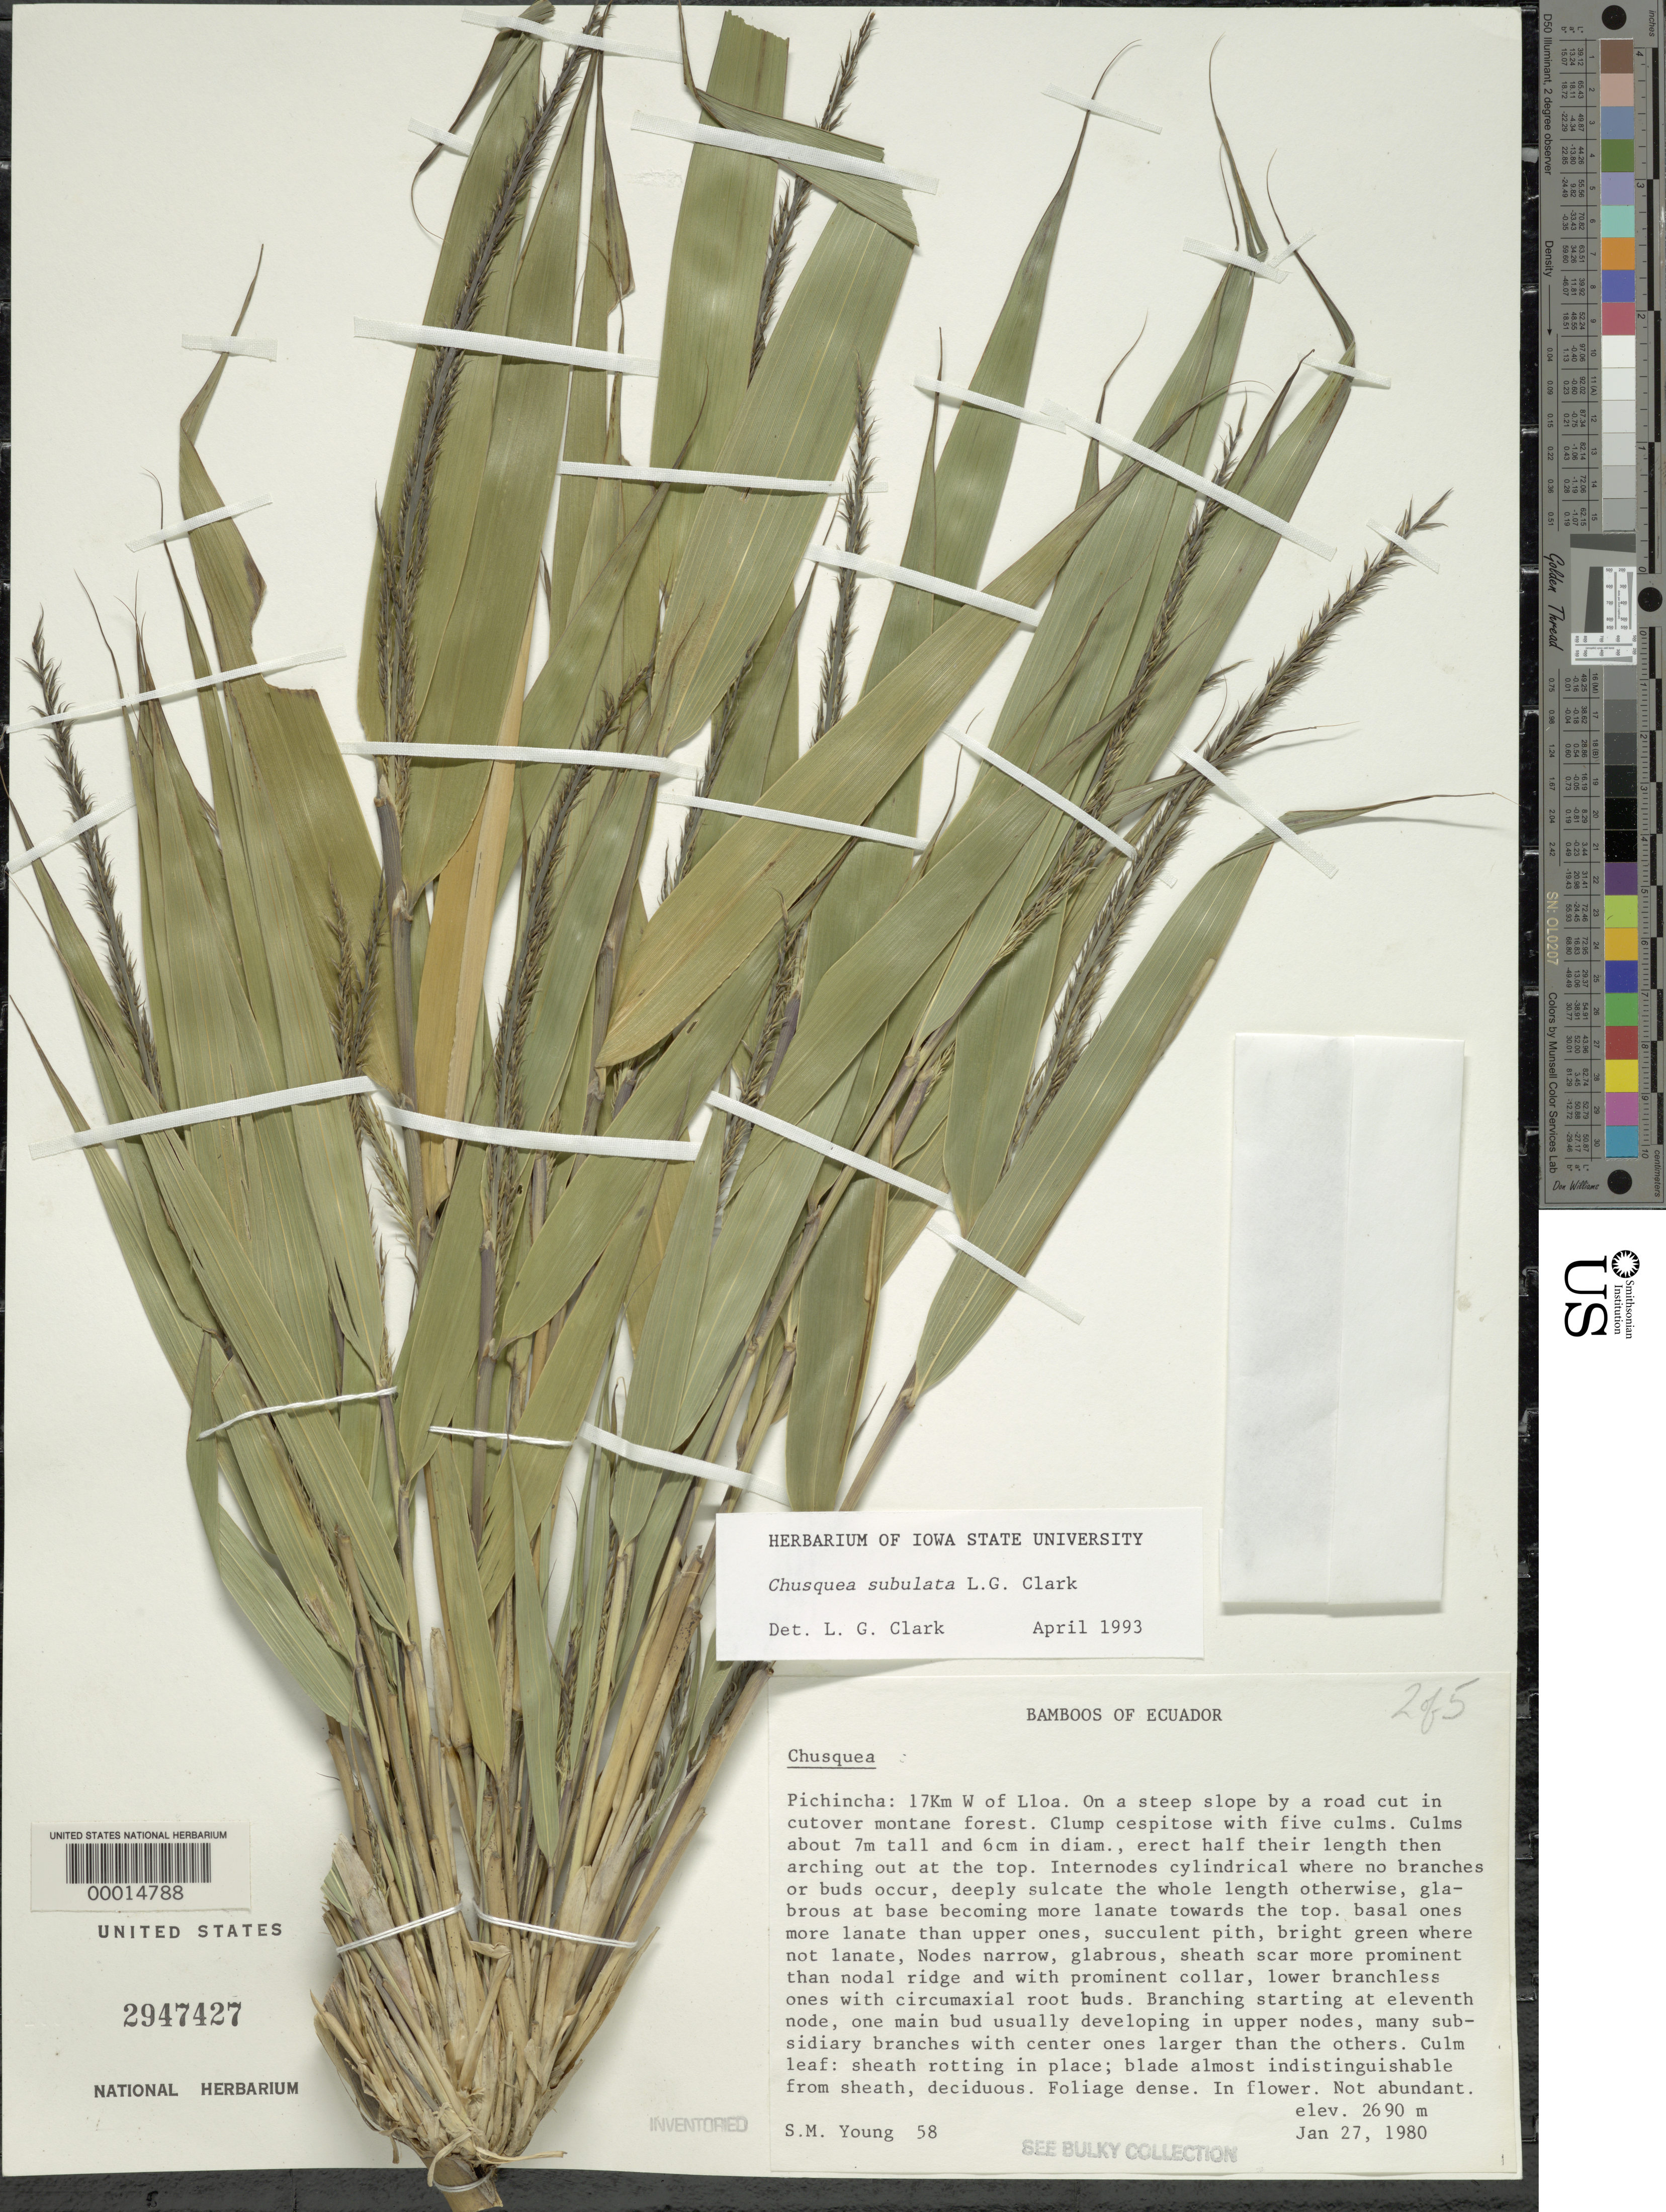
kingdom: Plantae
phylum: Tracheophyta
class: Liliopsida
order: Poales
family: Poaceae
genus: Chusquea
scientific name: Chusquea subulata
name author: L.G. Clark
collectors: S. Young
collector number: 58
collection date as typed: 27 Jan 1980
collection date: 1980-01-27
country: Ecuador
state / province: Pichincha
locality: Lloa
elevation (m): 2690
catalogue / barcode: US 2947427